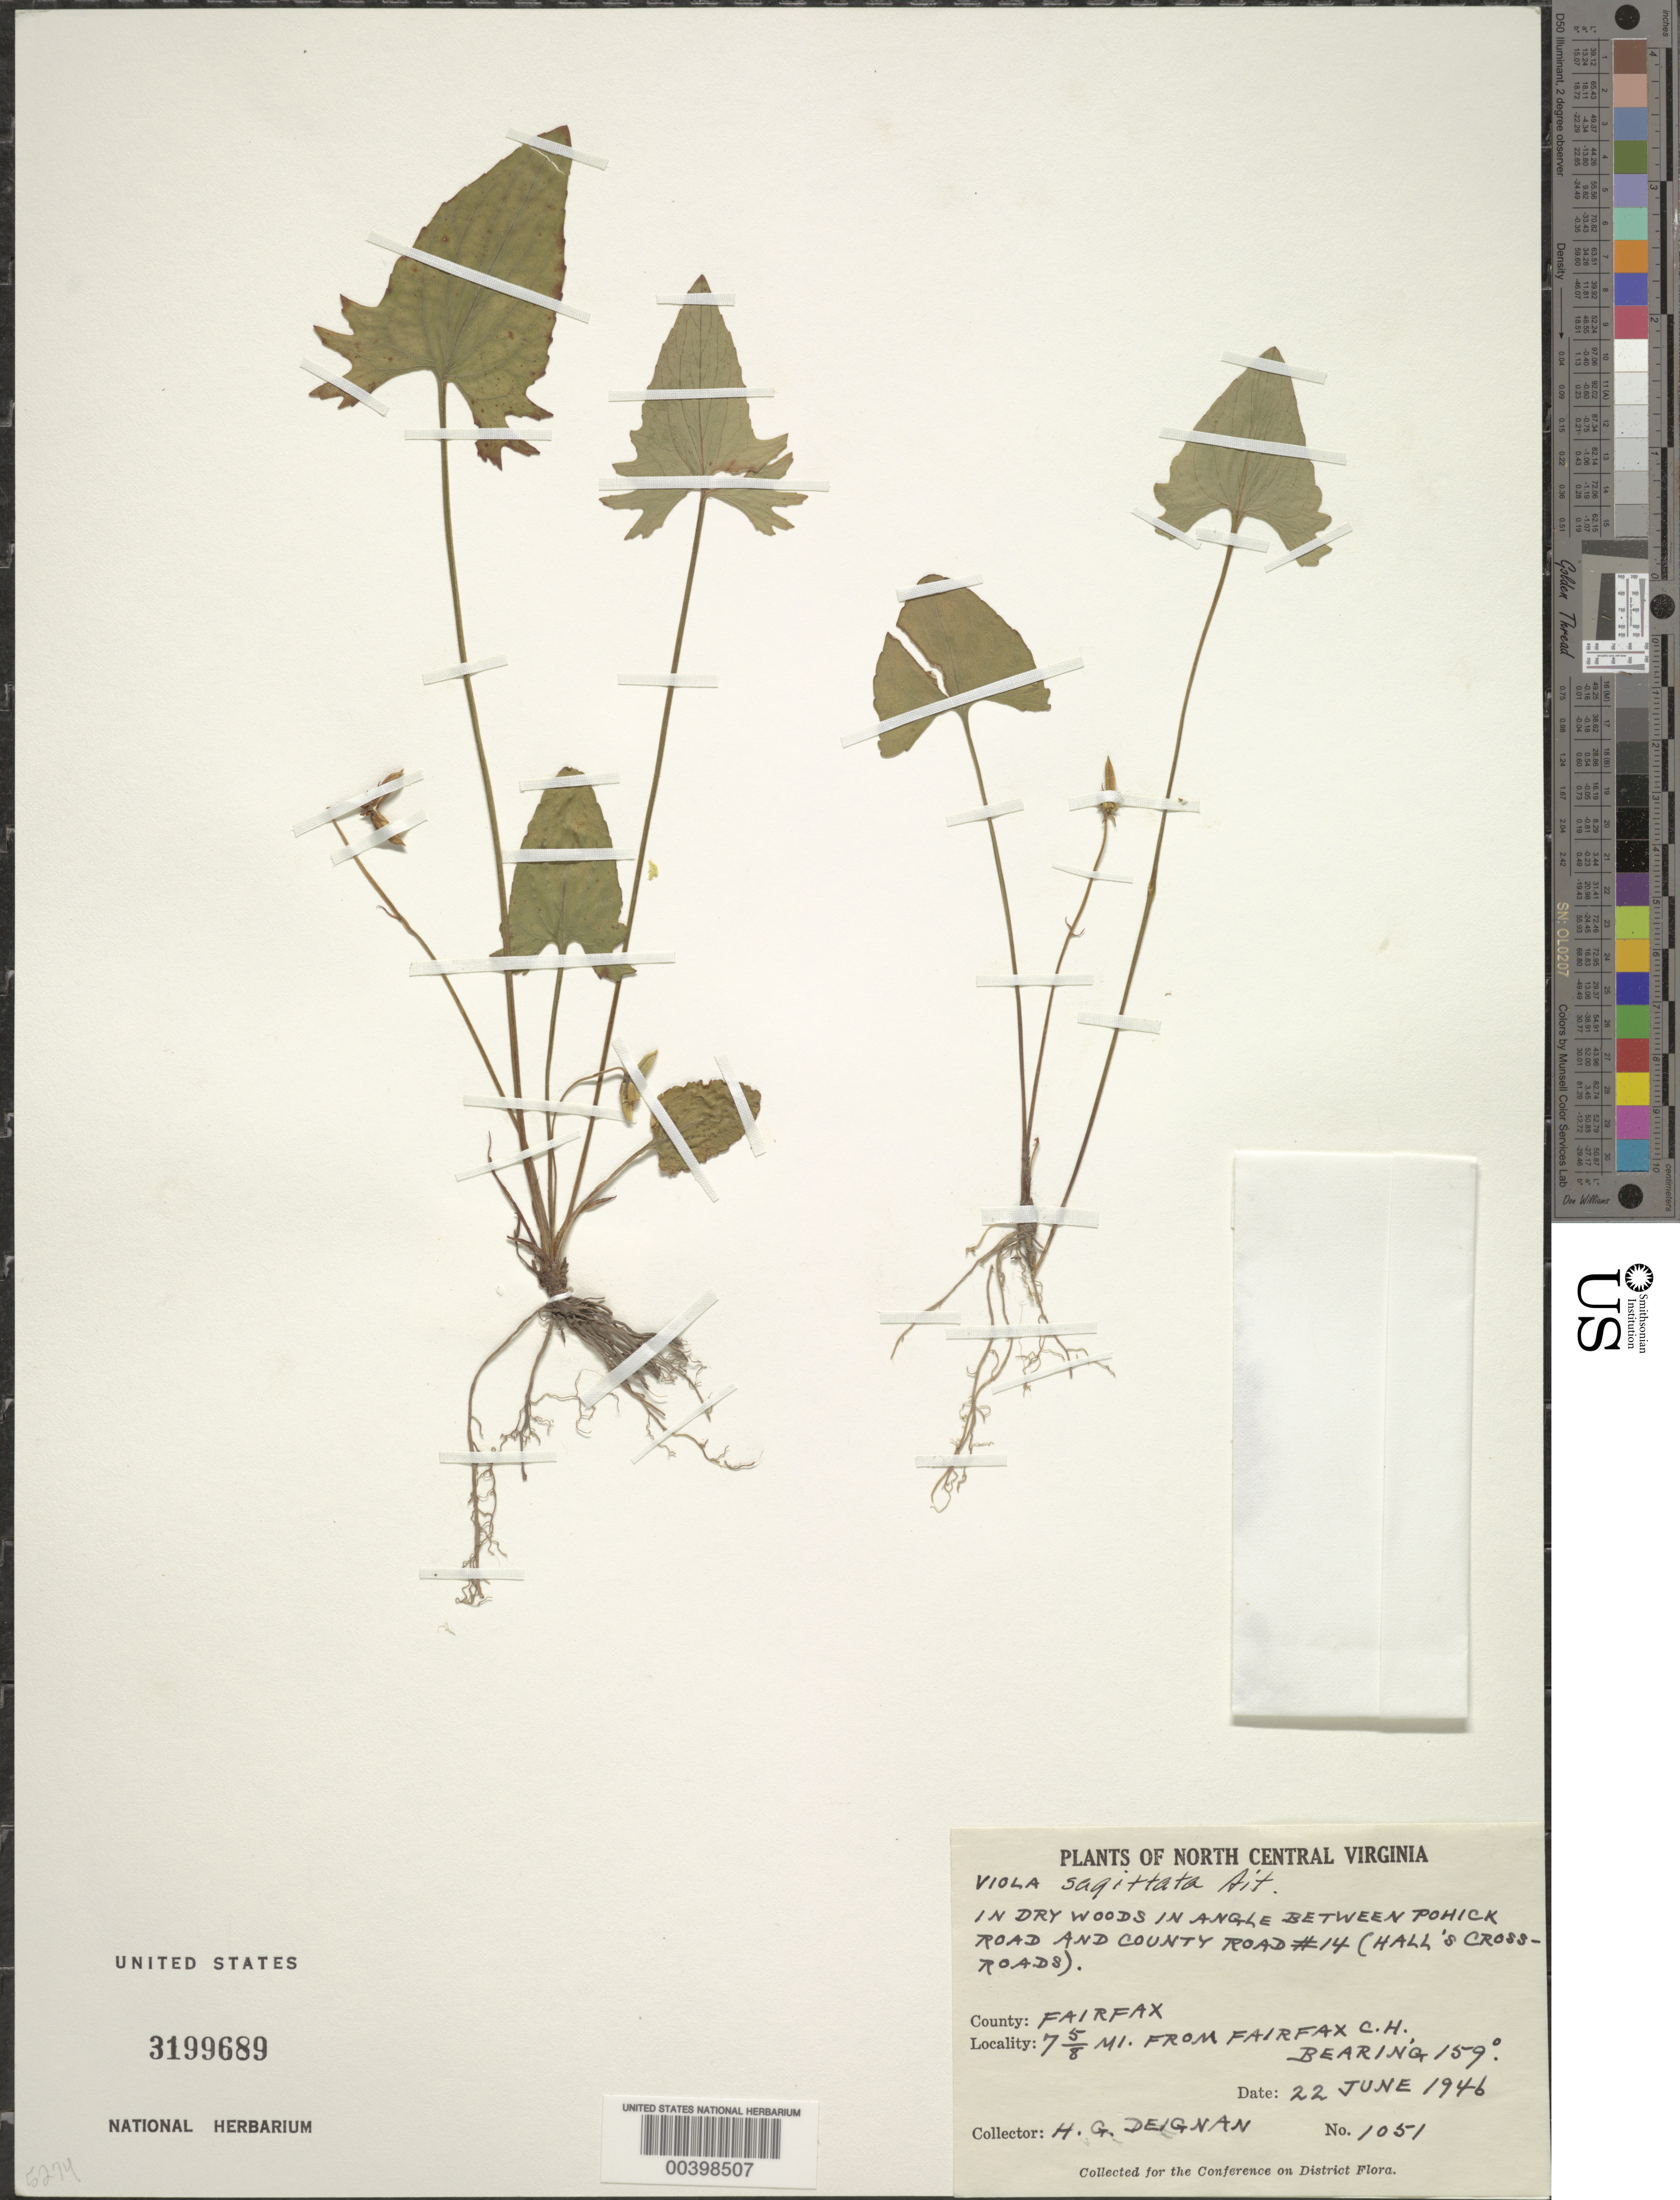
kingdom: Plantae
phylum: Tracheophyta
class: Magnoliopsida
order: Malpighiales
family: Violaceae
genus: Viola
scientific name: Viola sagittata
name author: Aiton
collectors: H. Deignan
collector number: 1051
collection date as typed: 22 Jun 1946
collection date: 1946-06-22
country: United States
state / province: Virginia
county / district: Fairfax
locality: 7 5/8 mi from Fairfax County Court House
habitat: In dry woods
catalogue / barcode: US 3199689